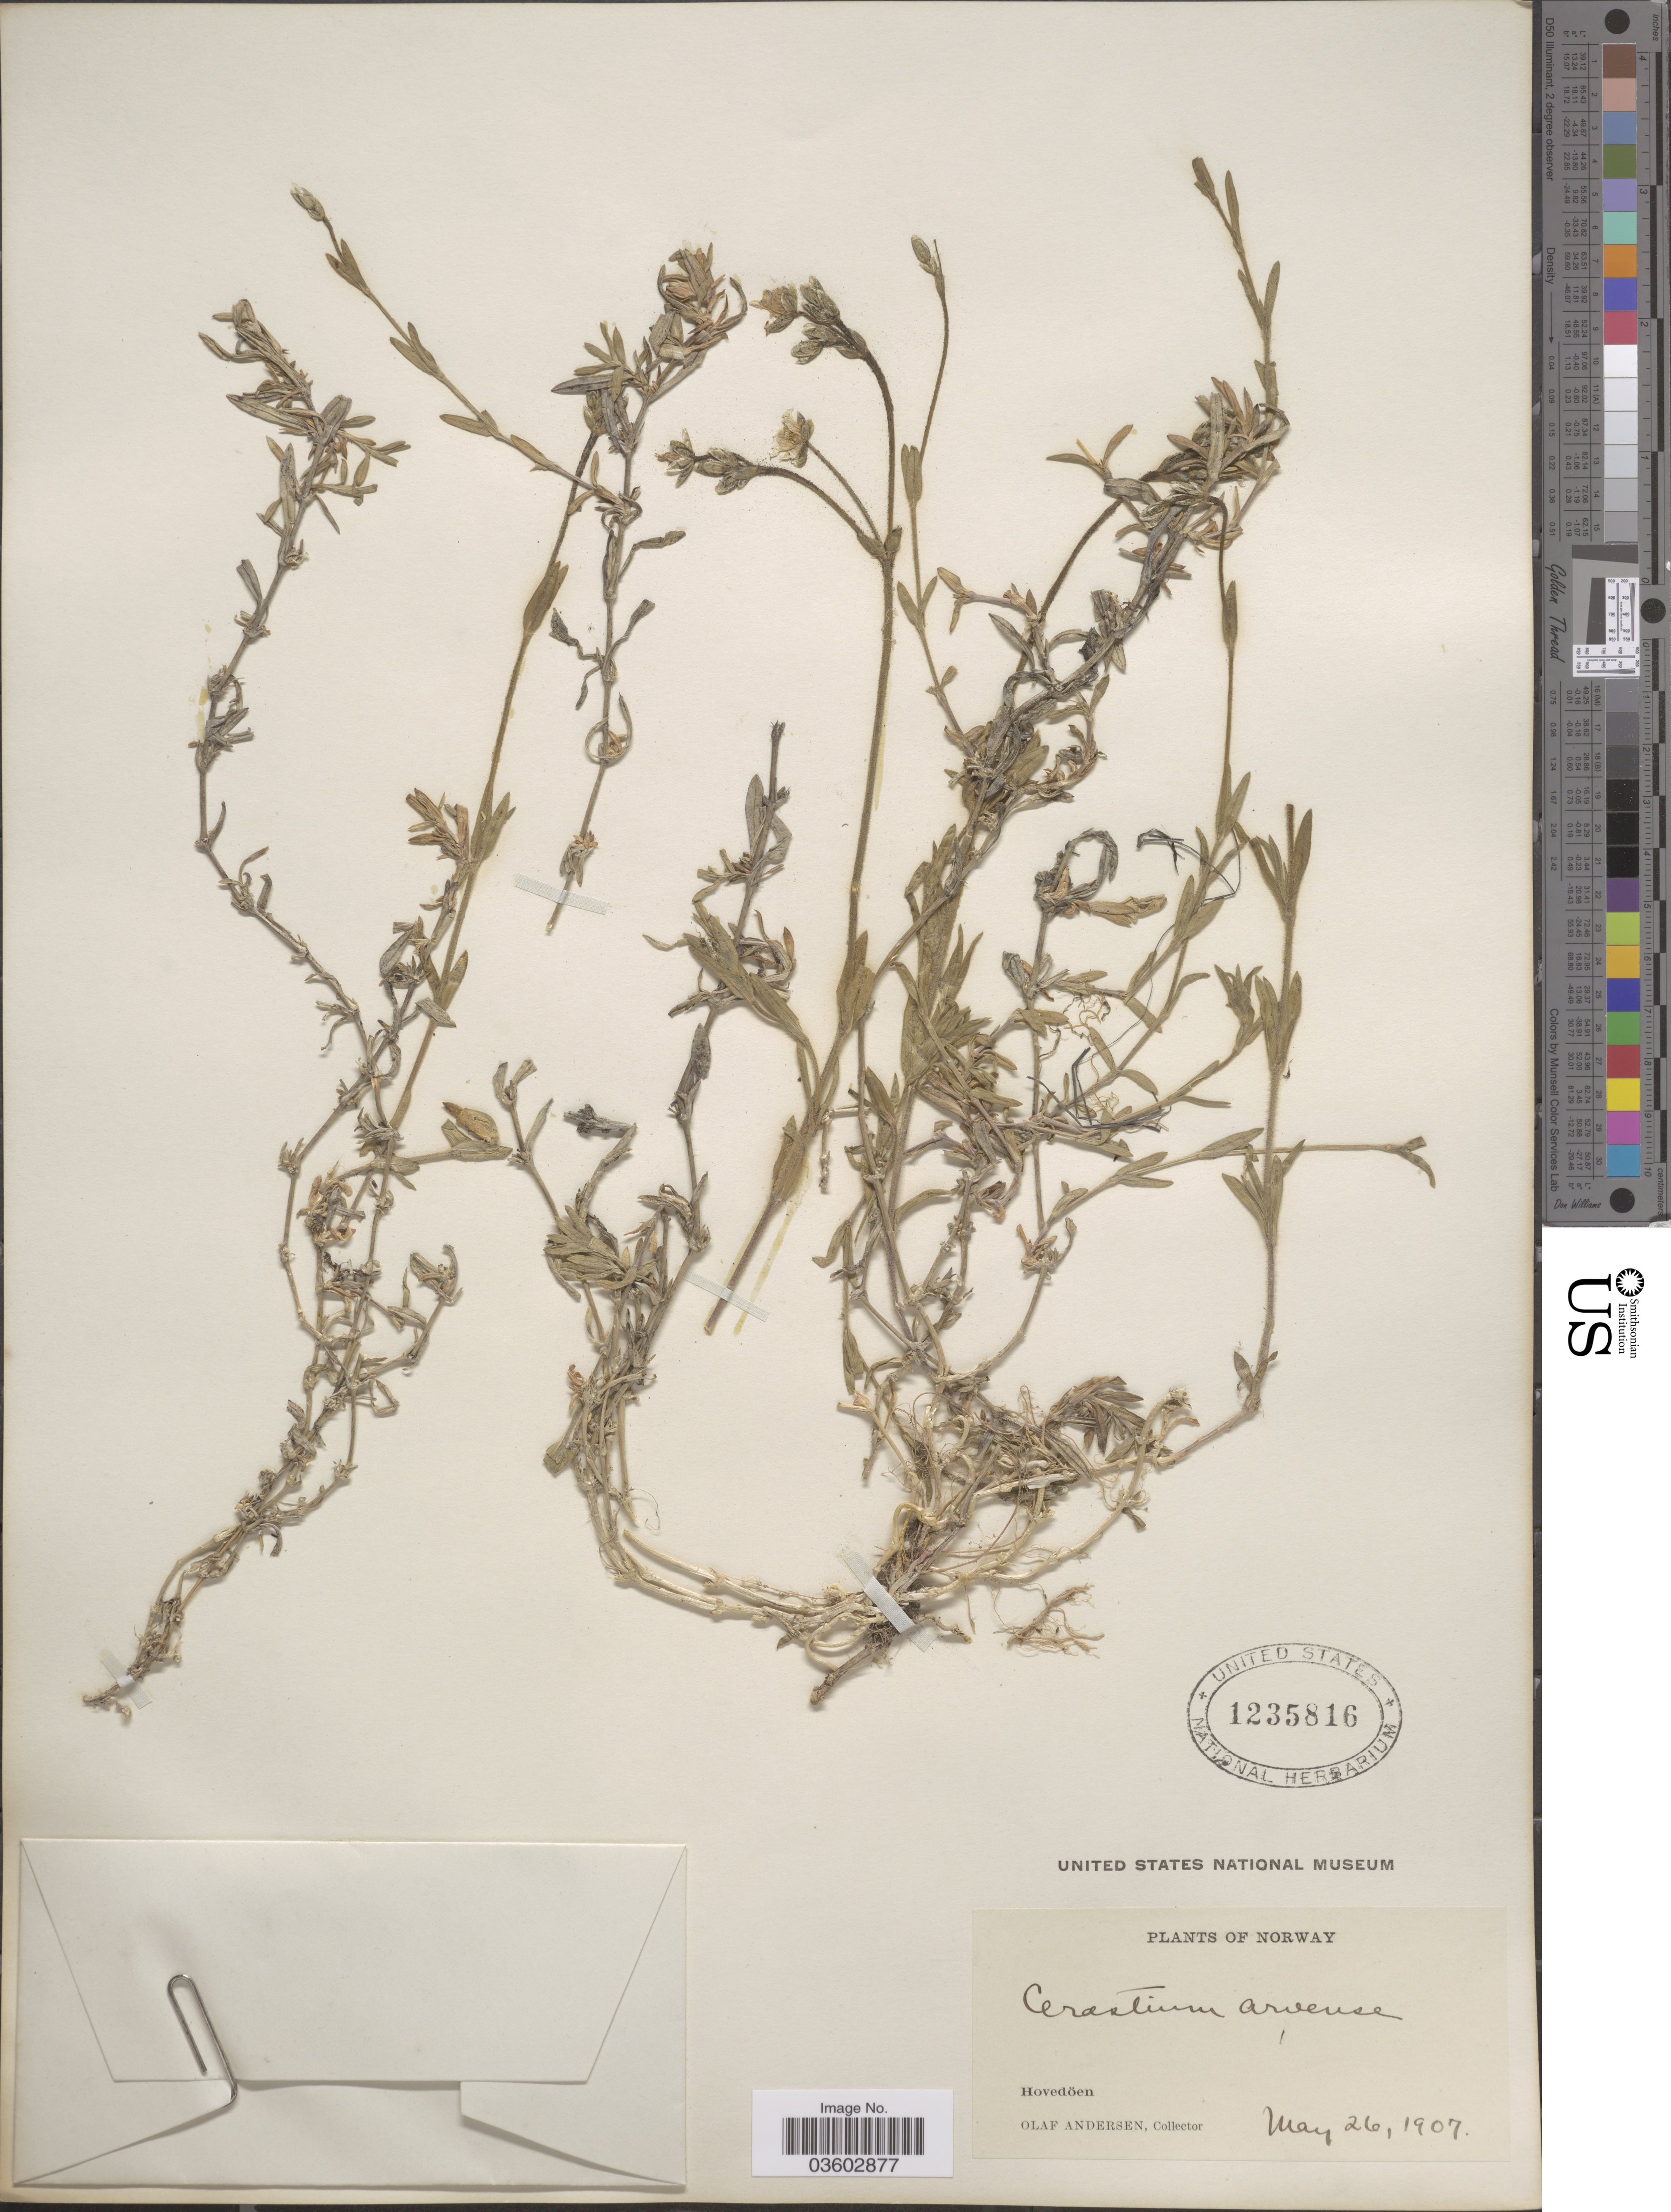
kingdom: Plantae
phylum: Tracheophyta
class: Magnoliopsida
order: Caryophyllales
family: Caryophyllaceae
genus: Cerastium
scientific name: Cerastium arvense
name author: L.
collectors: O. Andersen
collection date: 1907-05-26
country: Norway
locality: Hovedöen.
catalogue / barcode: US 1235816